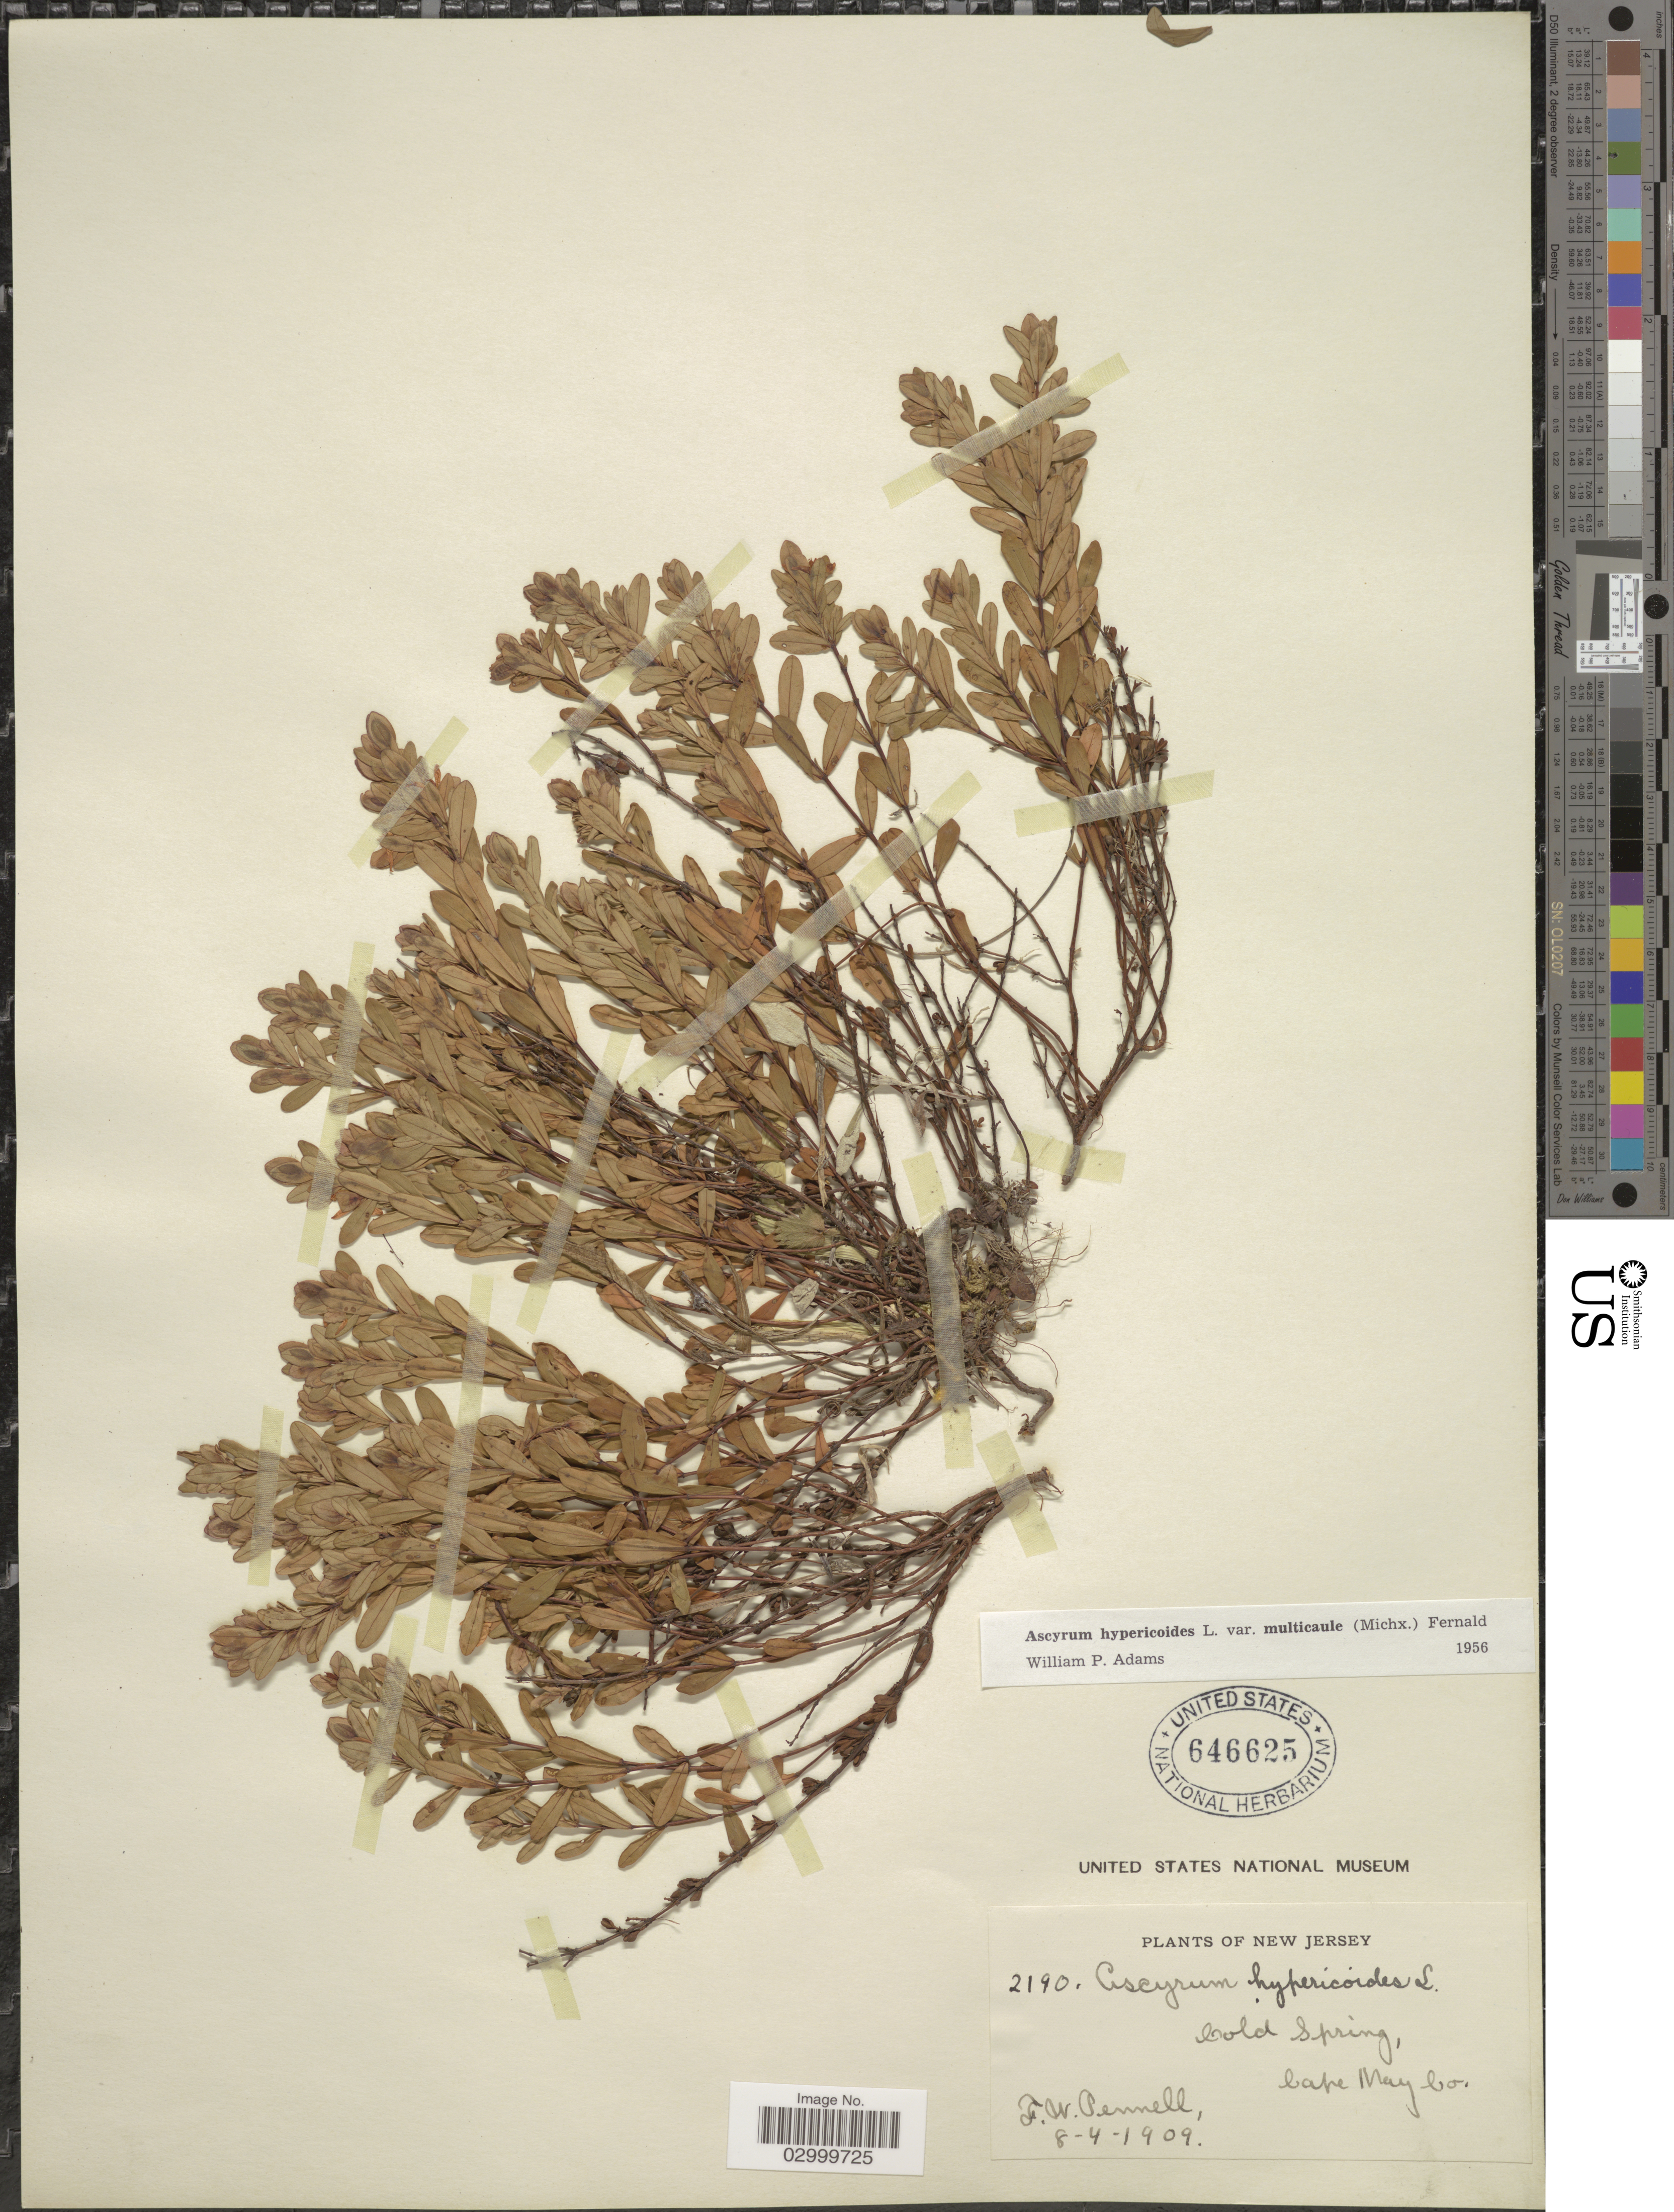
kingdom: Plantae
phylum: Tracheophyta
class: Magnoliopsida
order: Malpighiales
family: Hypericaceae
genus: Hypericum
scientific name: Hypericum stragulum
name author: W.P. Adams & N. Robson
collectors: F. W. Pennell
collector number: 2190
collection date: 1909-08-04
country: United States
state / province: New Jersey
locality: Cold Spring, Cape May Co.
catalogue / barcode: US 646625